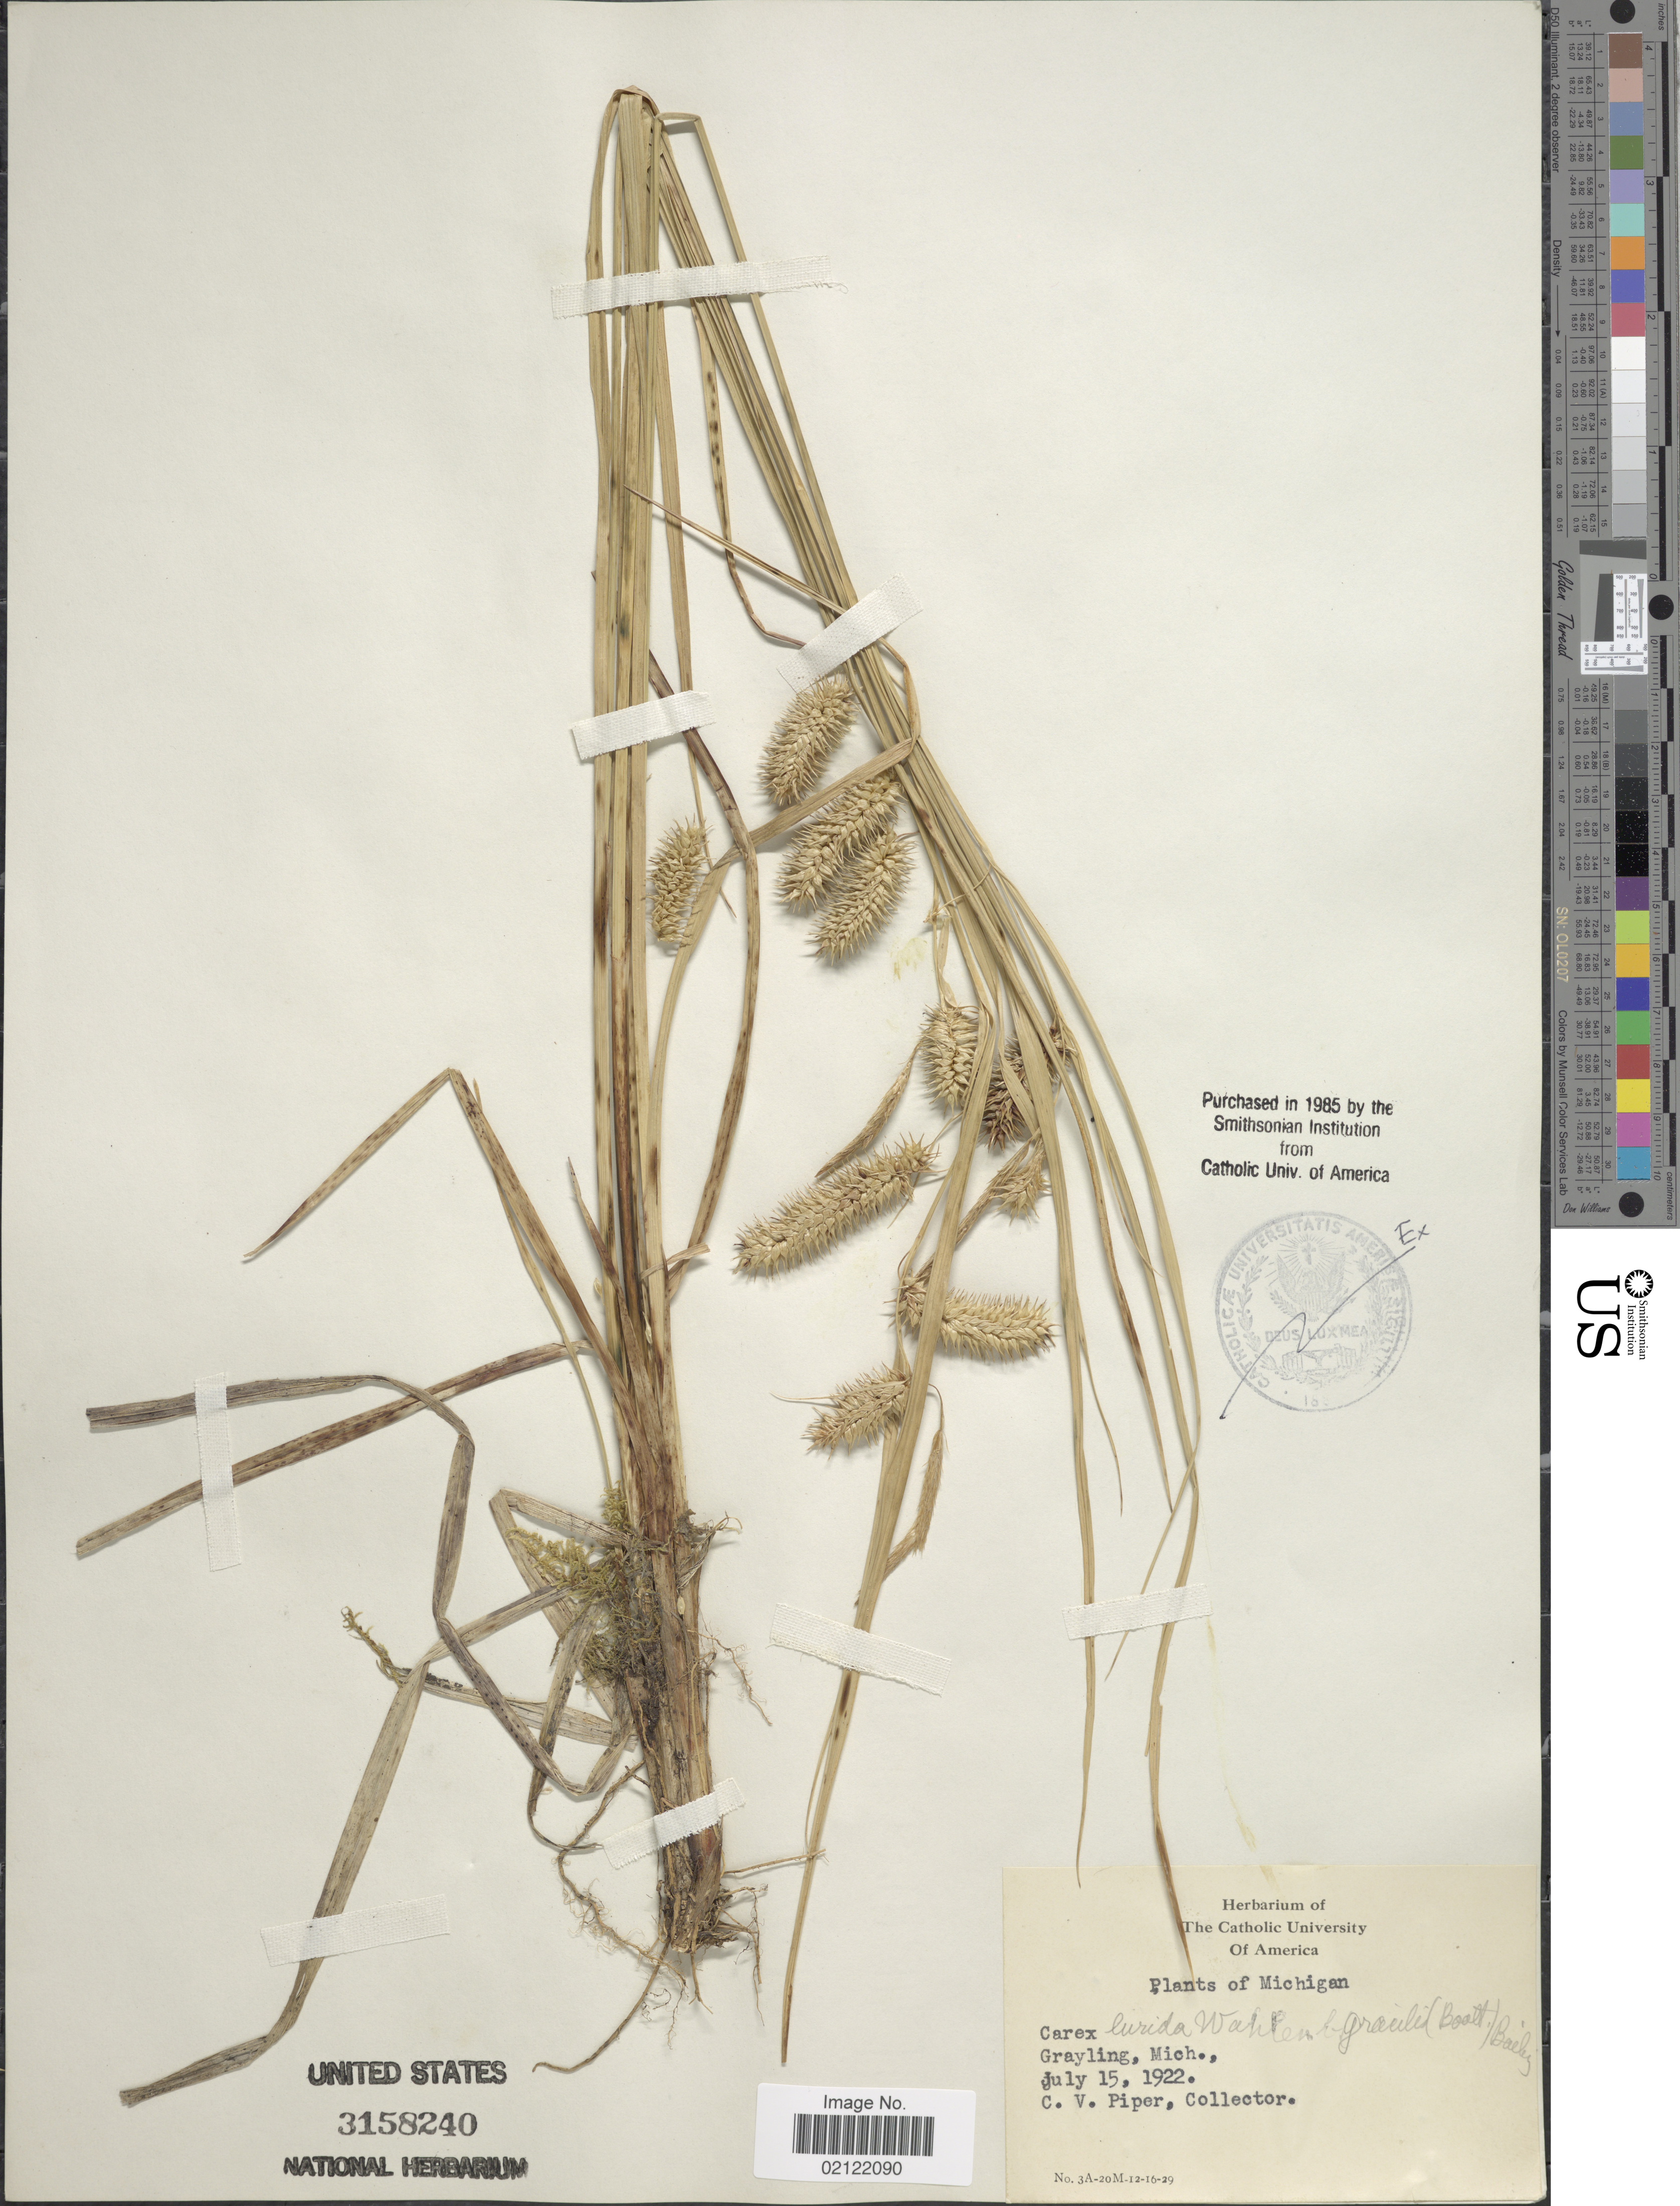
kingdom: Plantae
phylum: Tracheophyta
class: Liliopsida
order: Poales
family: Cyperaceae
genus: Carex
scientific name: Carex lurida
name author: Wahlenb.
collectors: C. V. Piper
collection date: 1922-07-15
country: United States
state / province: Michigan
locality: Grayling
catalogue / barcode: US 3158240